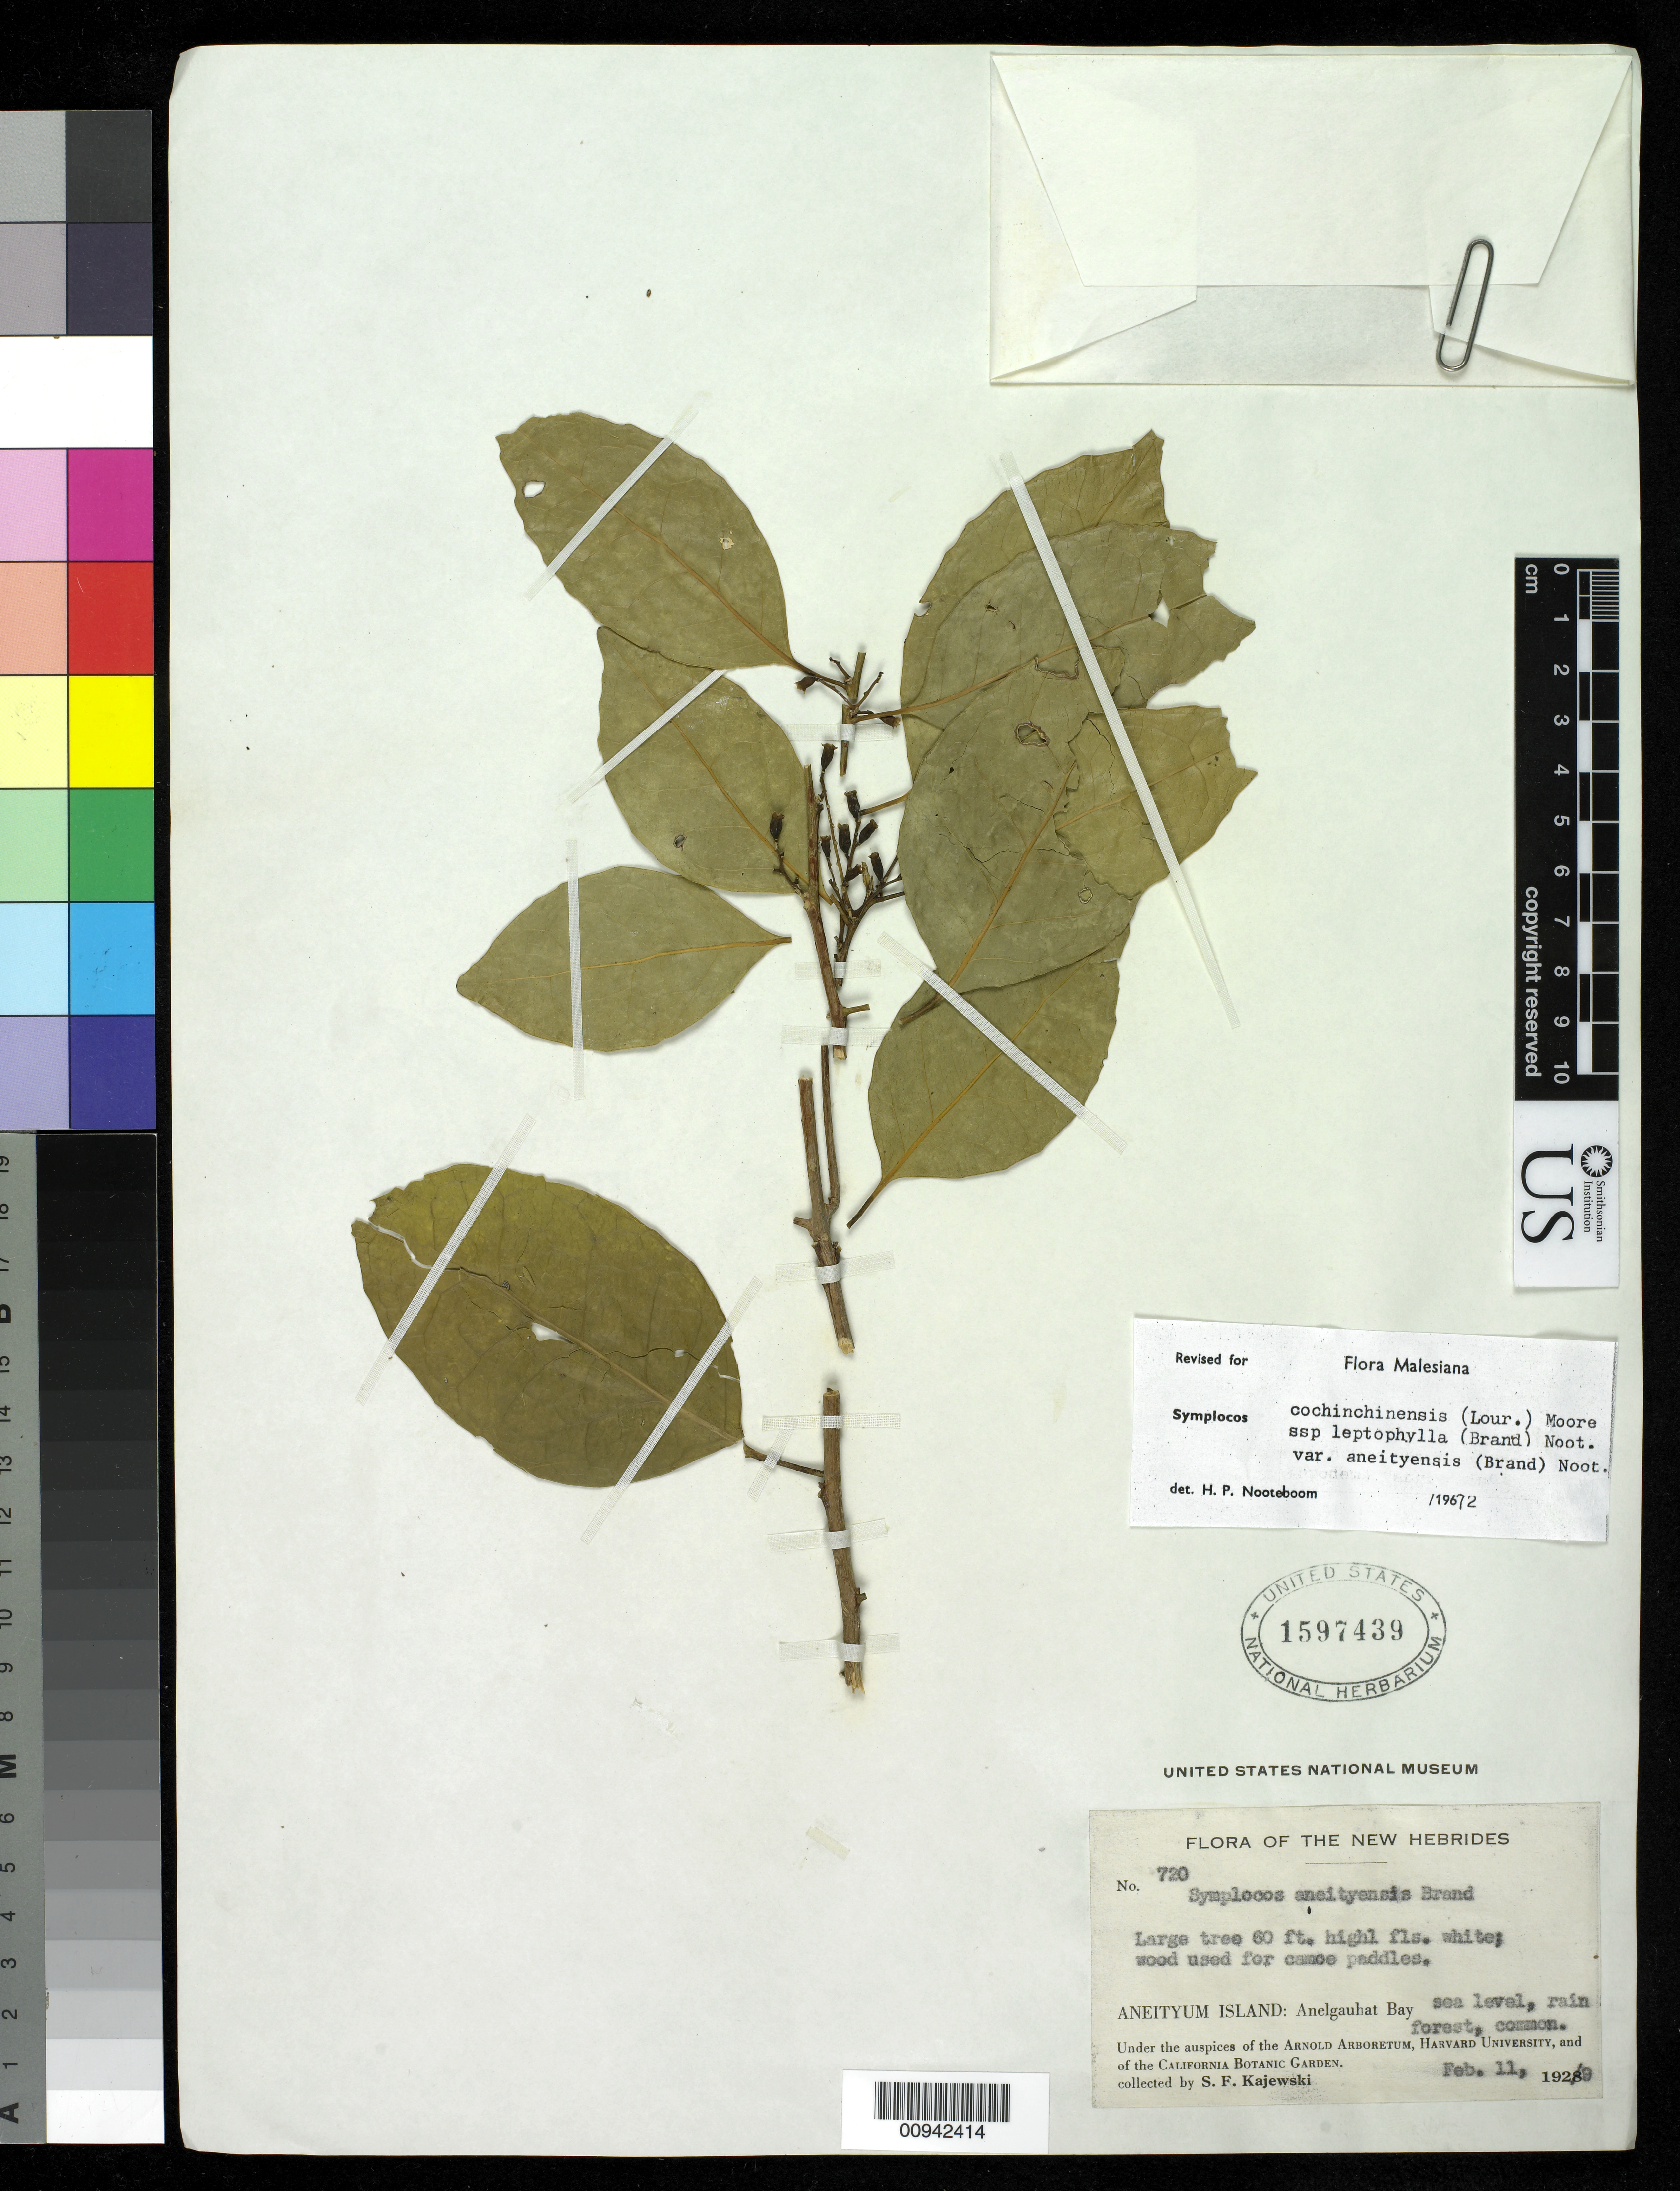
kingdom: Plantae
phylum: Tracheophyta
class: Magnoliopsida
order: Ericales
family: Symplocaceae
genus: Symplocos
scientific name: Symplocos cochinchinensis var. aneityensis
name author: (Brand) Noot.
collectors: S. Kajewski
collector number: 720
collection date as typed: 11 Feb 1929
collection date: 1929-02-11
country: Vanuatu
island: Anatom [Aneityum]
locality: Anelgaubat Bay, sea level, rain forest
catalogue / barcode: US 1597439